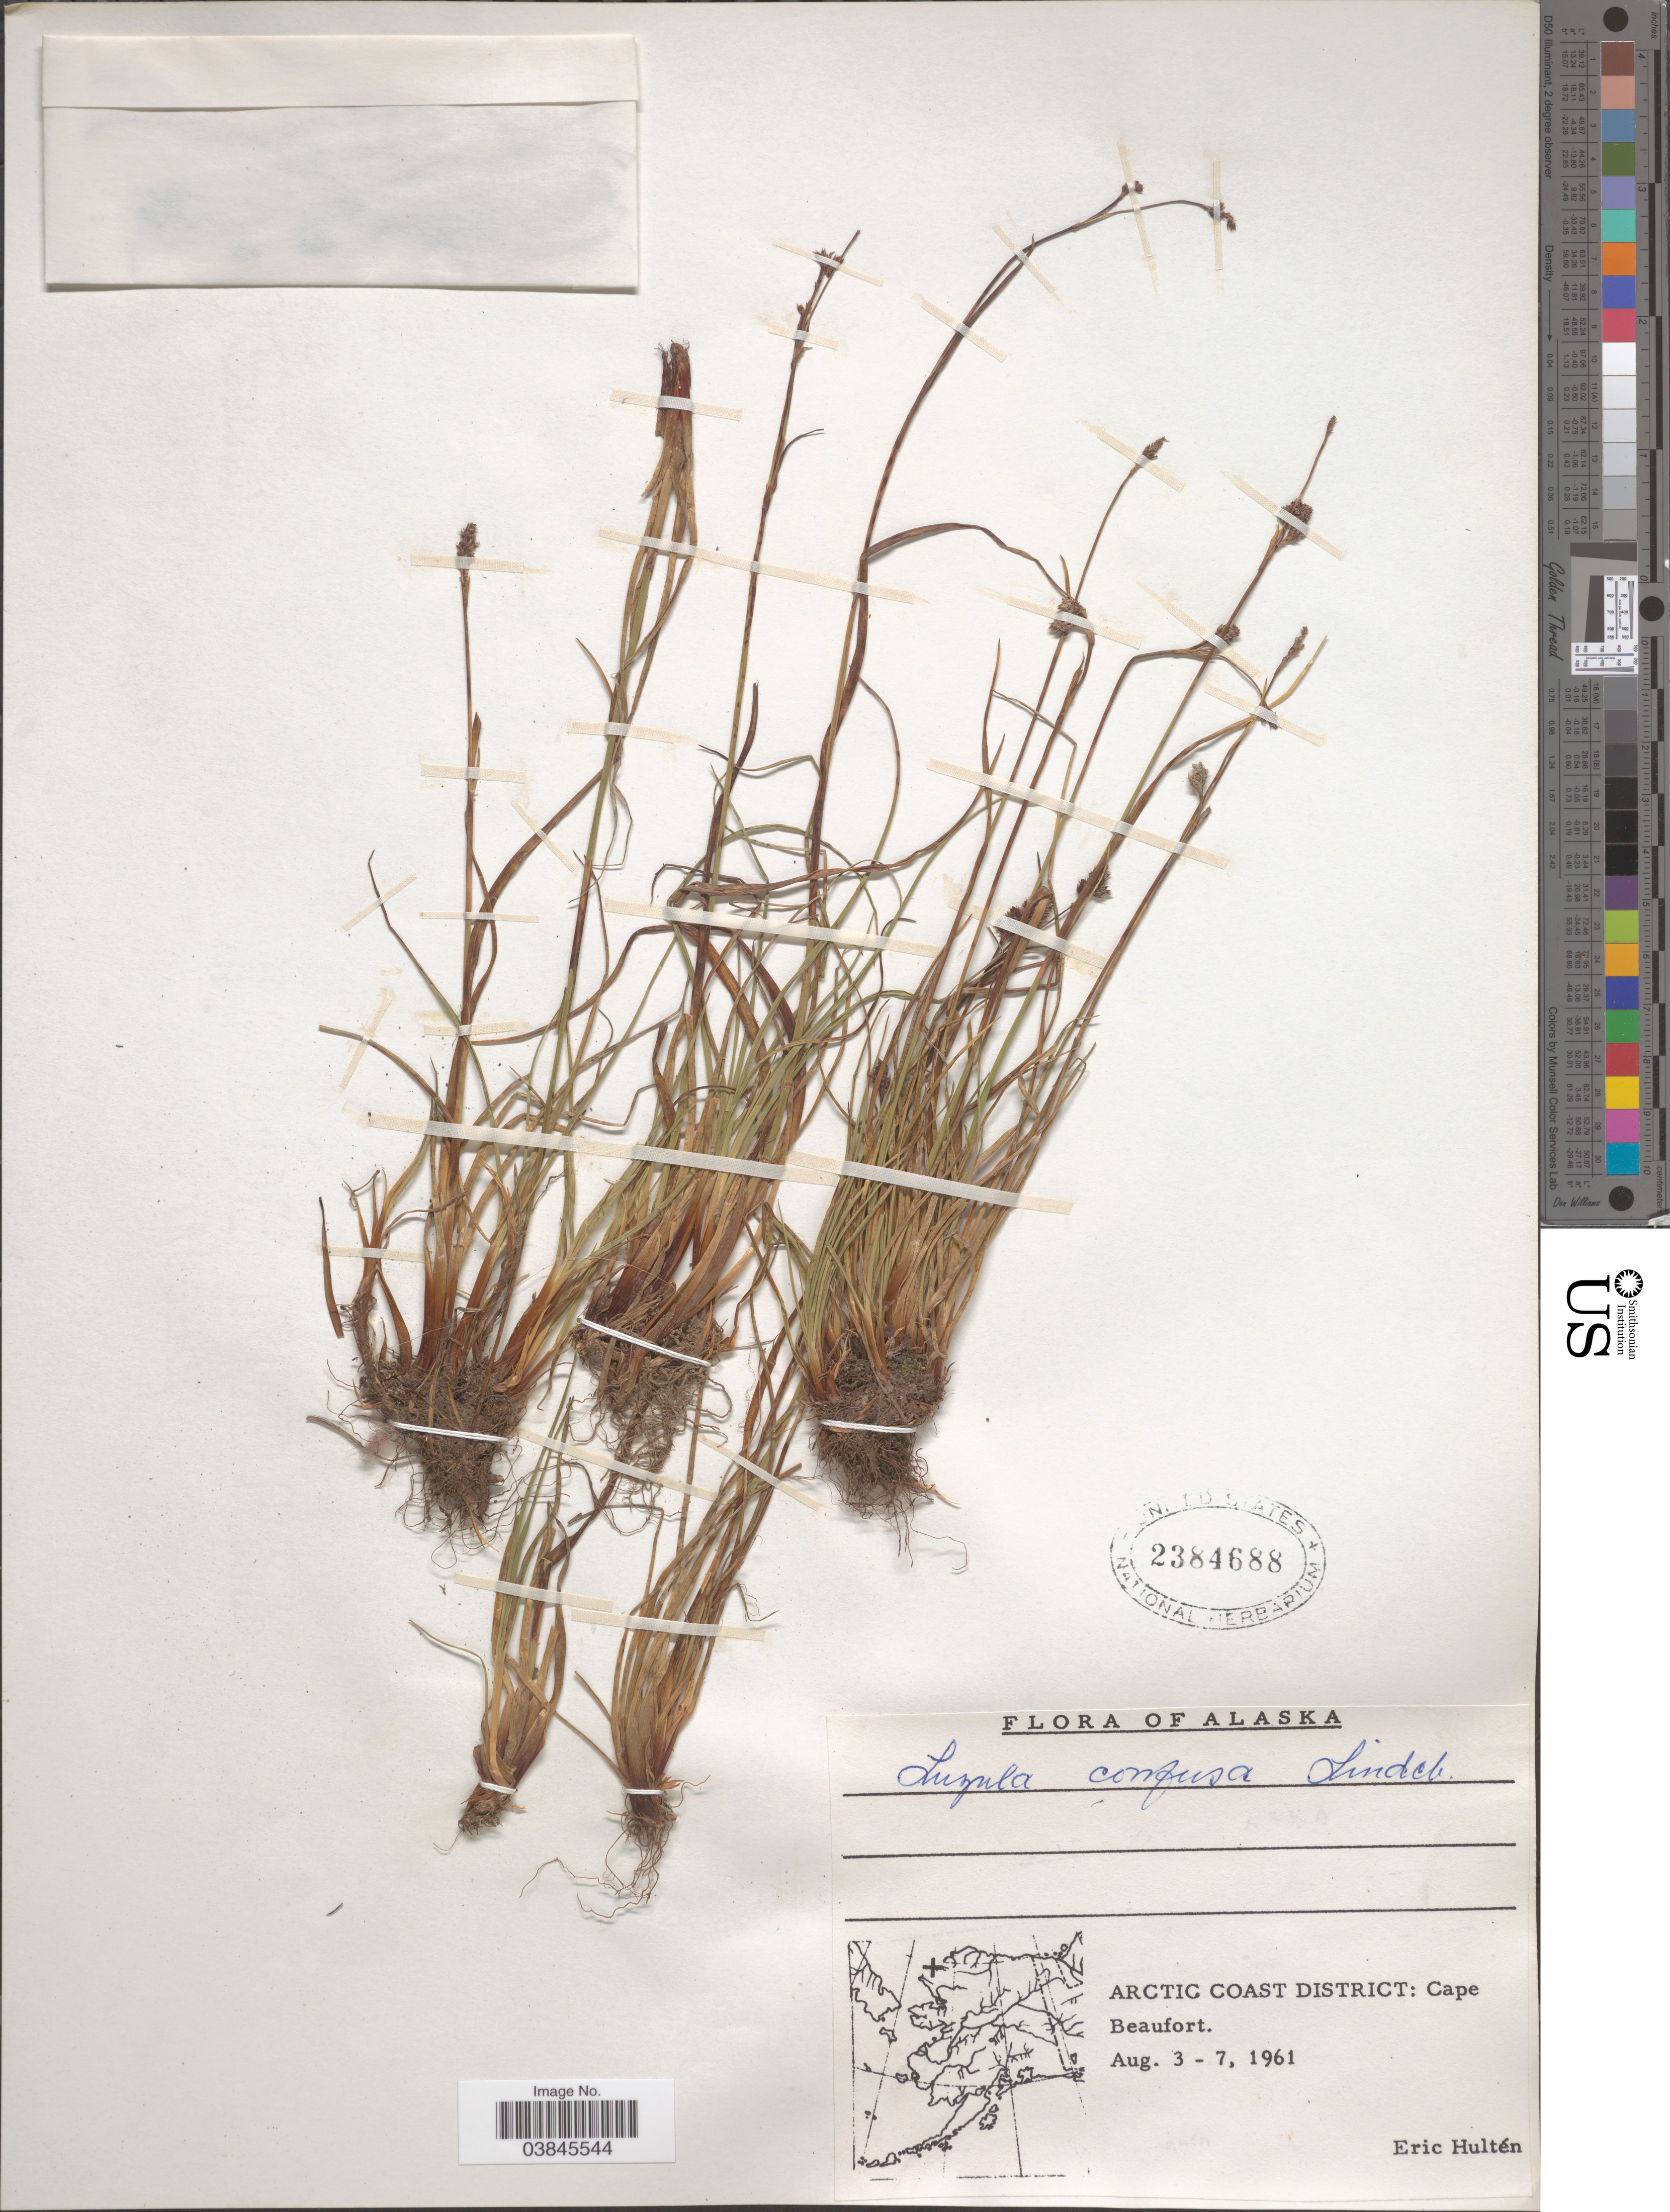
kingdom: Plantae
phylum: Tracheophyta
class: Liliopsida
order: Poales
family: Juncaceae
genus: Luzula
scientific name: Luzula confusa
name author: Lindeb.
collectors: E. G. Hultén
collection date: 1961-08-03/1961-08-07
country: United States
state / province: Alaska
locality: Arctic Coast District: Cape Beaufort.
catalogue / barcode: US 2384688